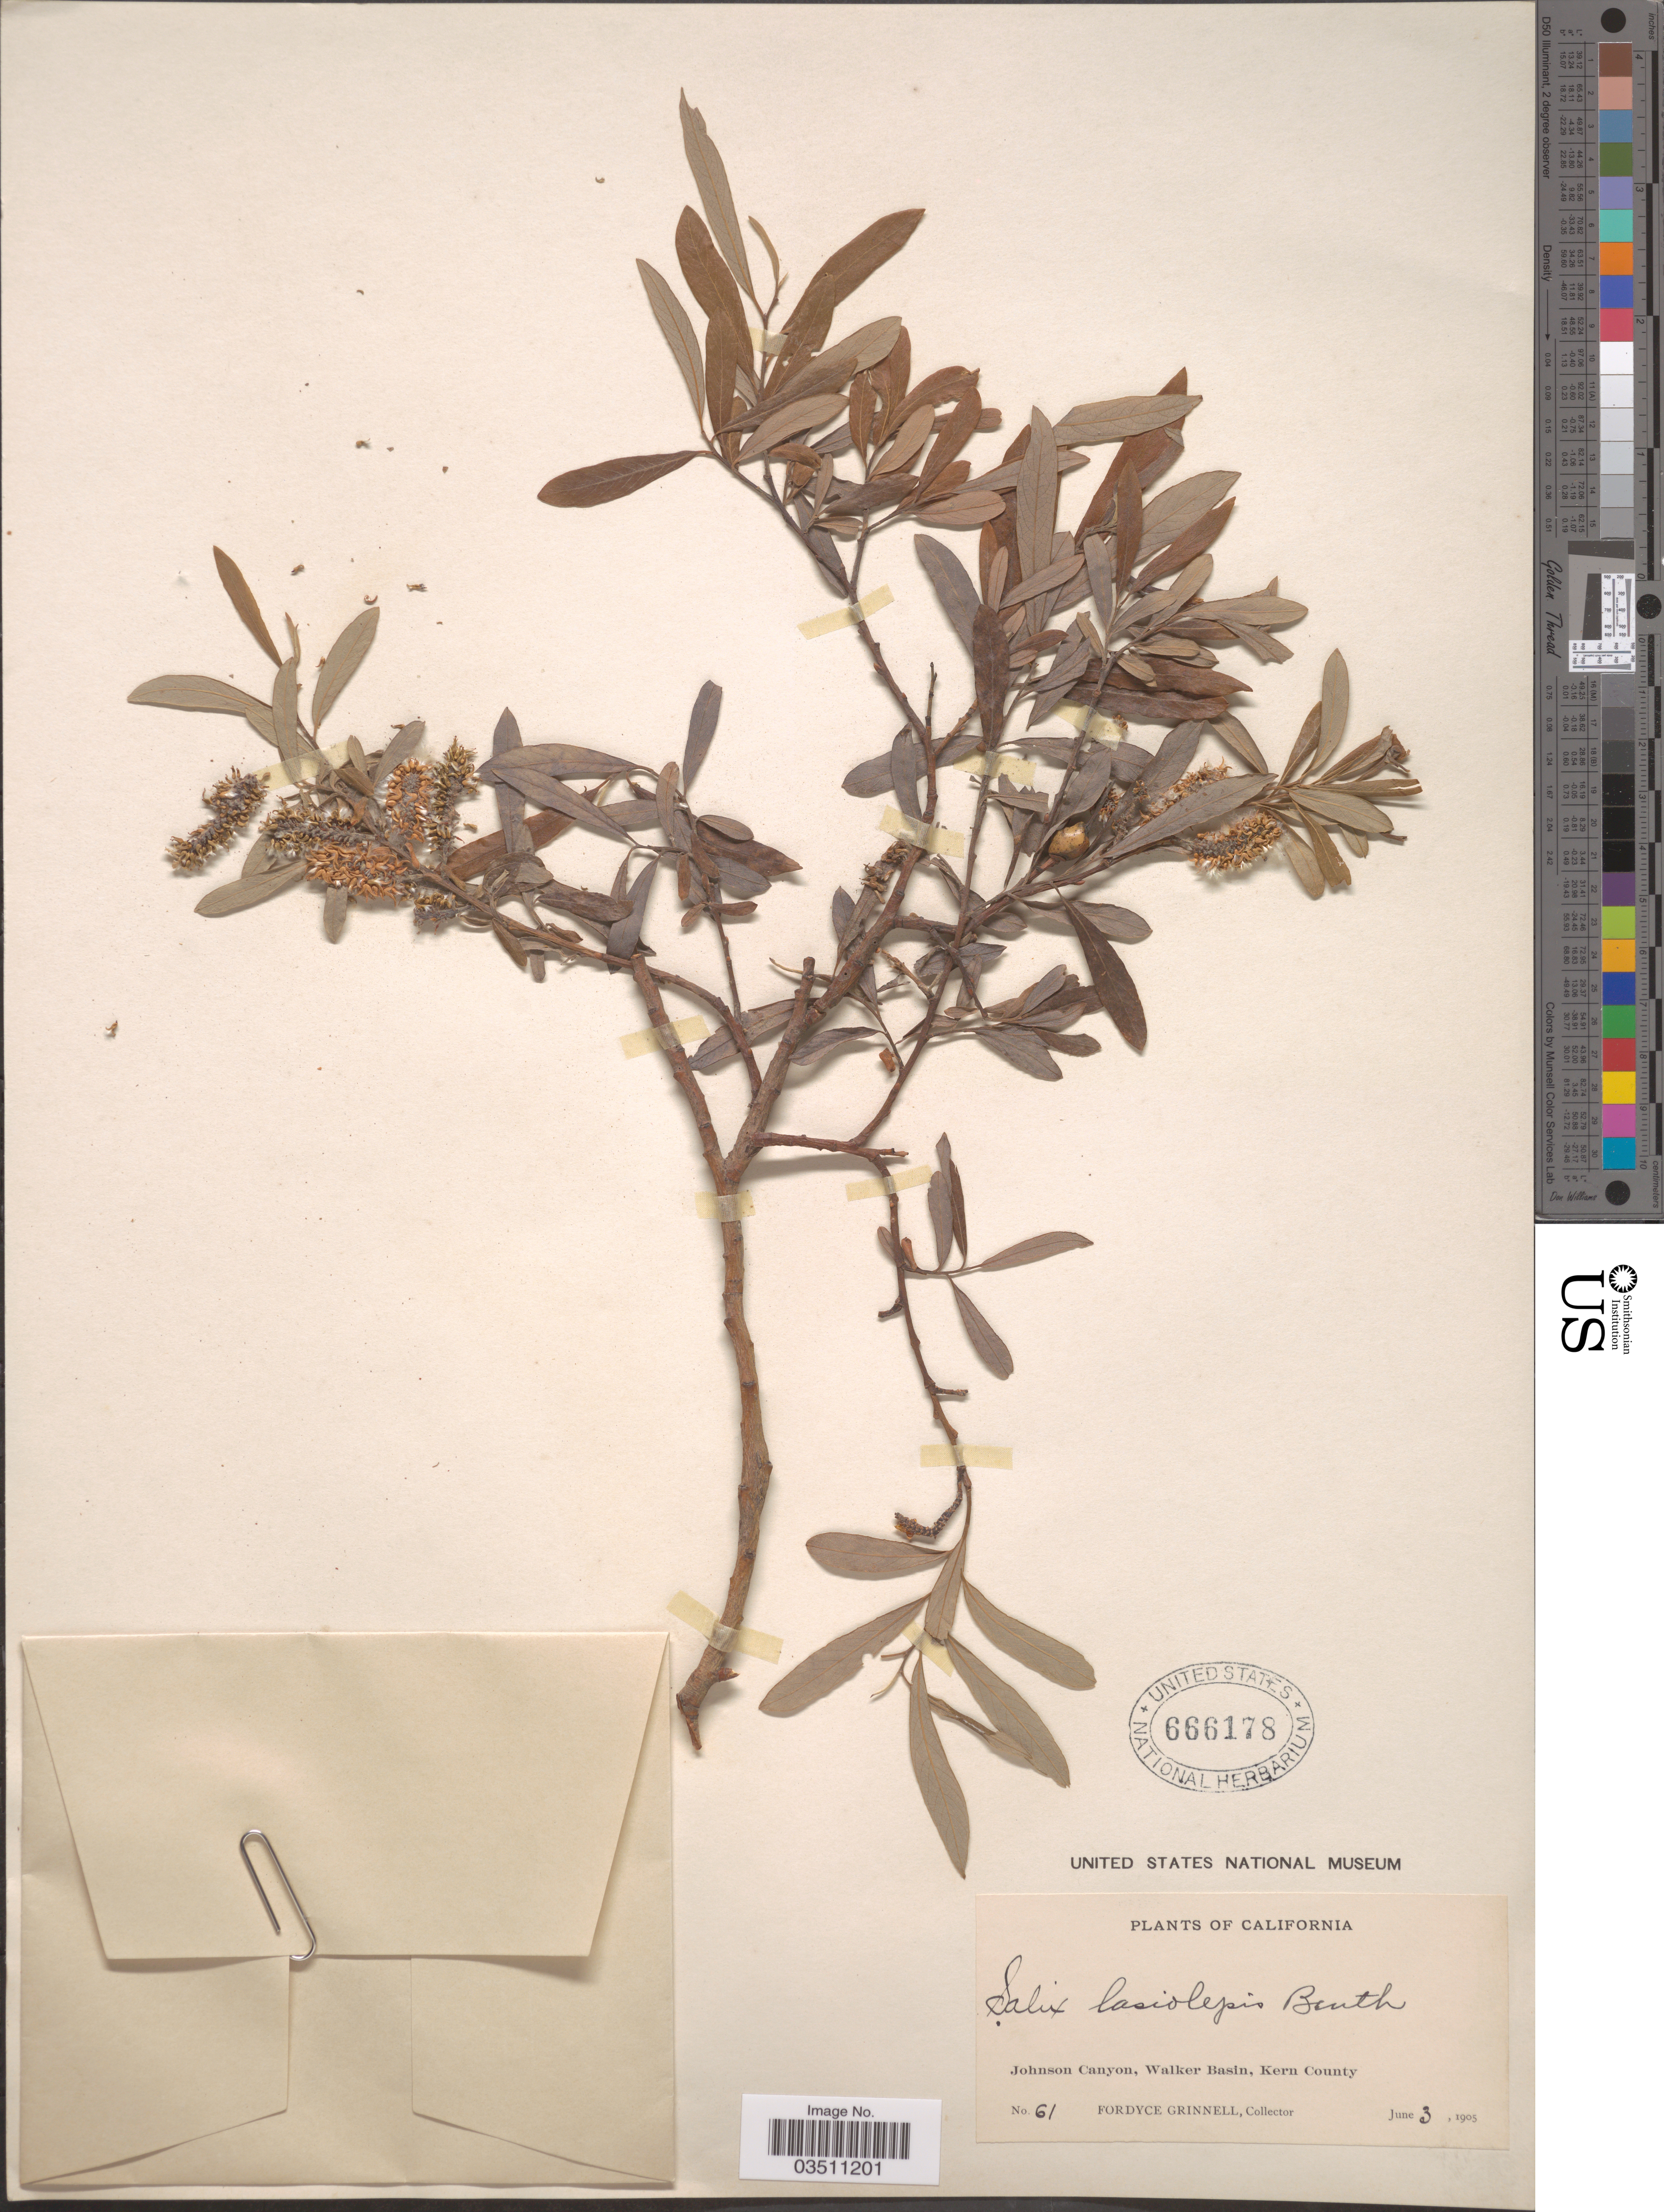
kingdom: Plantae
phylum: Tracheophyta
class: Magnoliopsida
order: Malpighiales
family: Salicaceae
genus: Salix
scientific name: Salix lasiolepis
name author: Benth.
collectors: F. Grinnell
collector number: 61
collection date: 1905-06-03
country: United States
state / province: California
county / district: Kern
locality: Johnson Canyon, Walker Basin, Kern County.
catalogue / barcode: US 666178